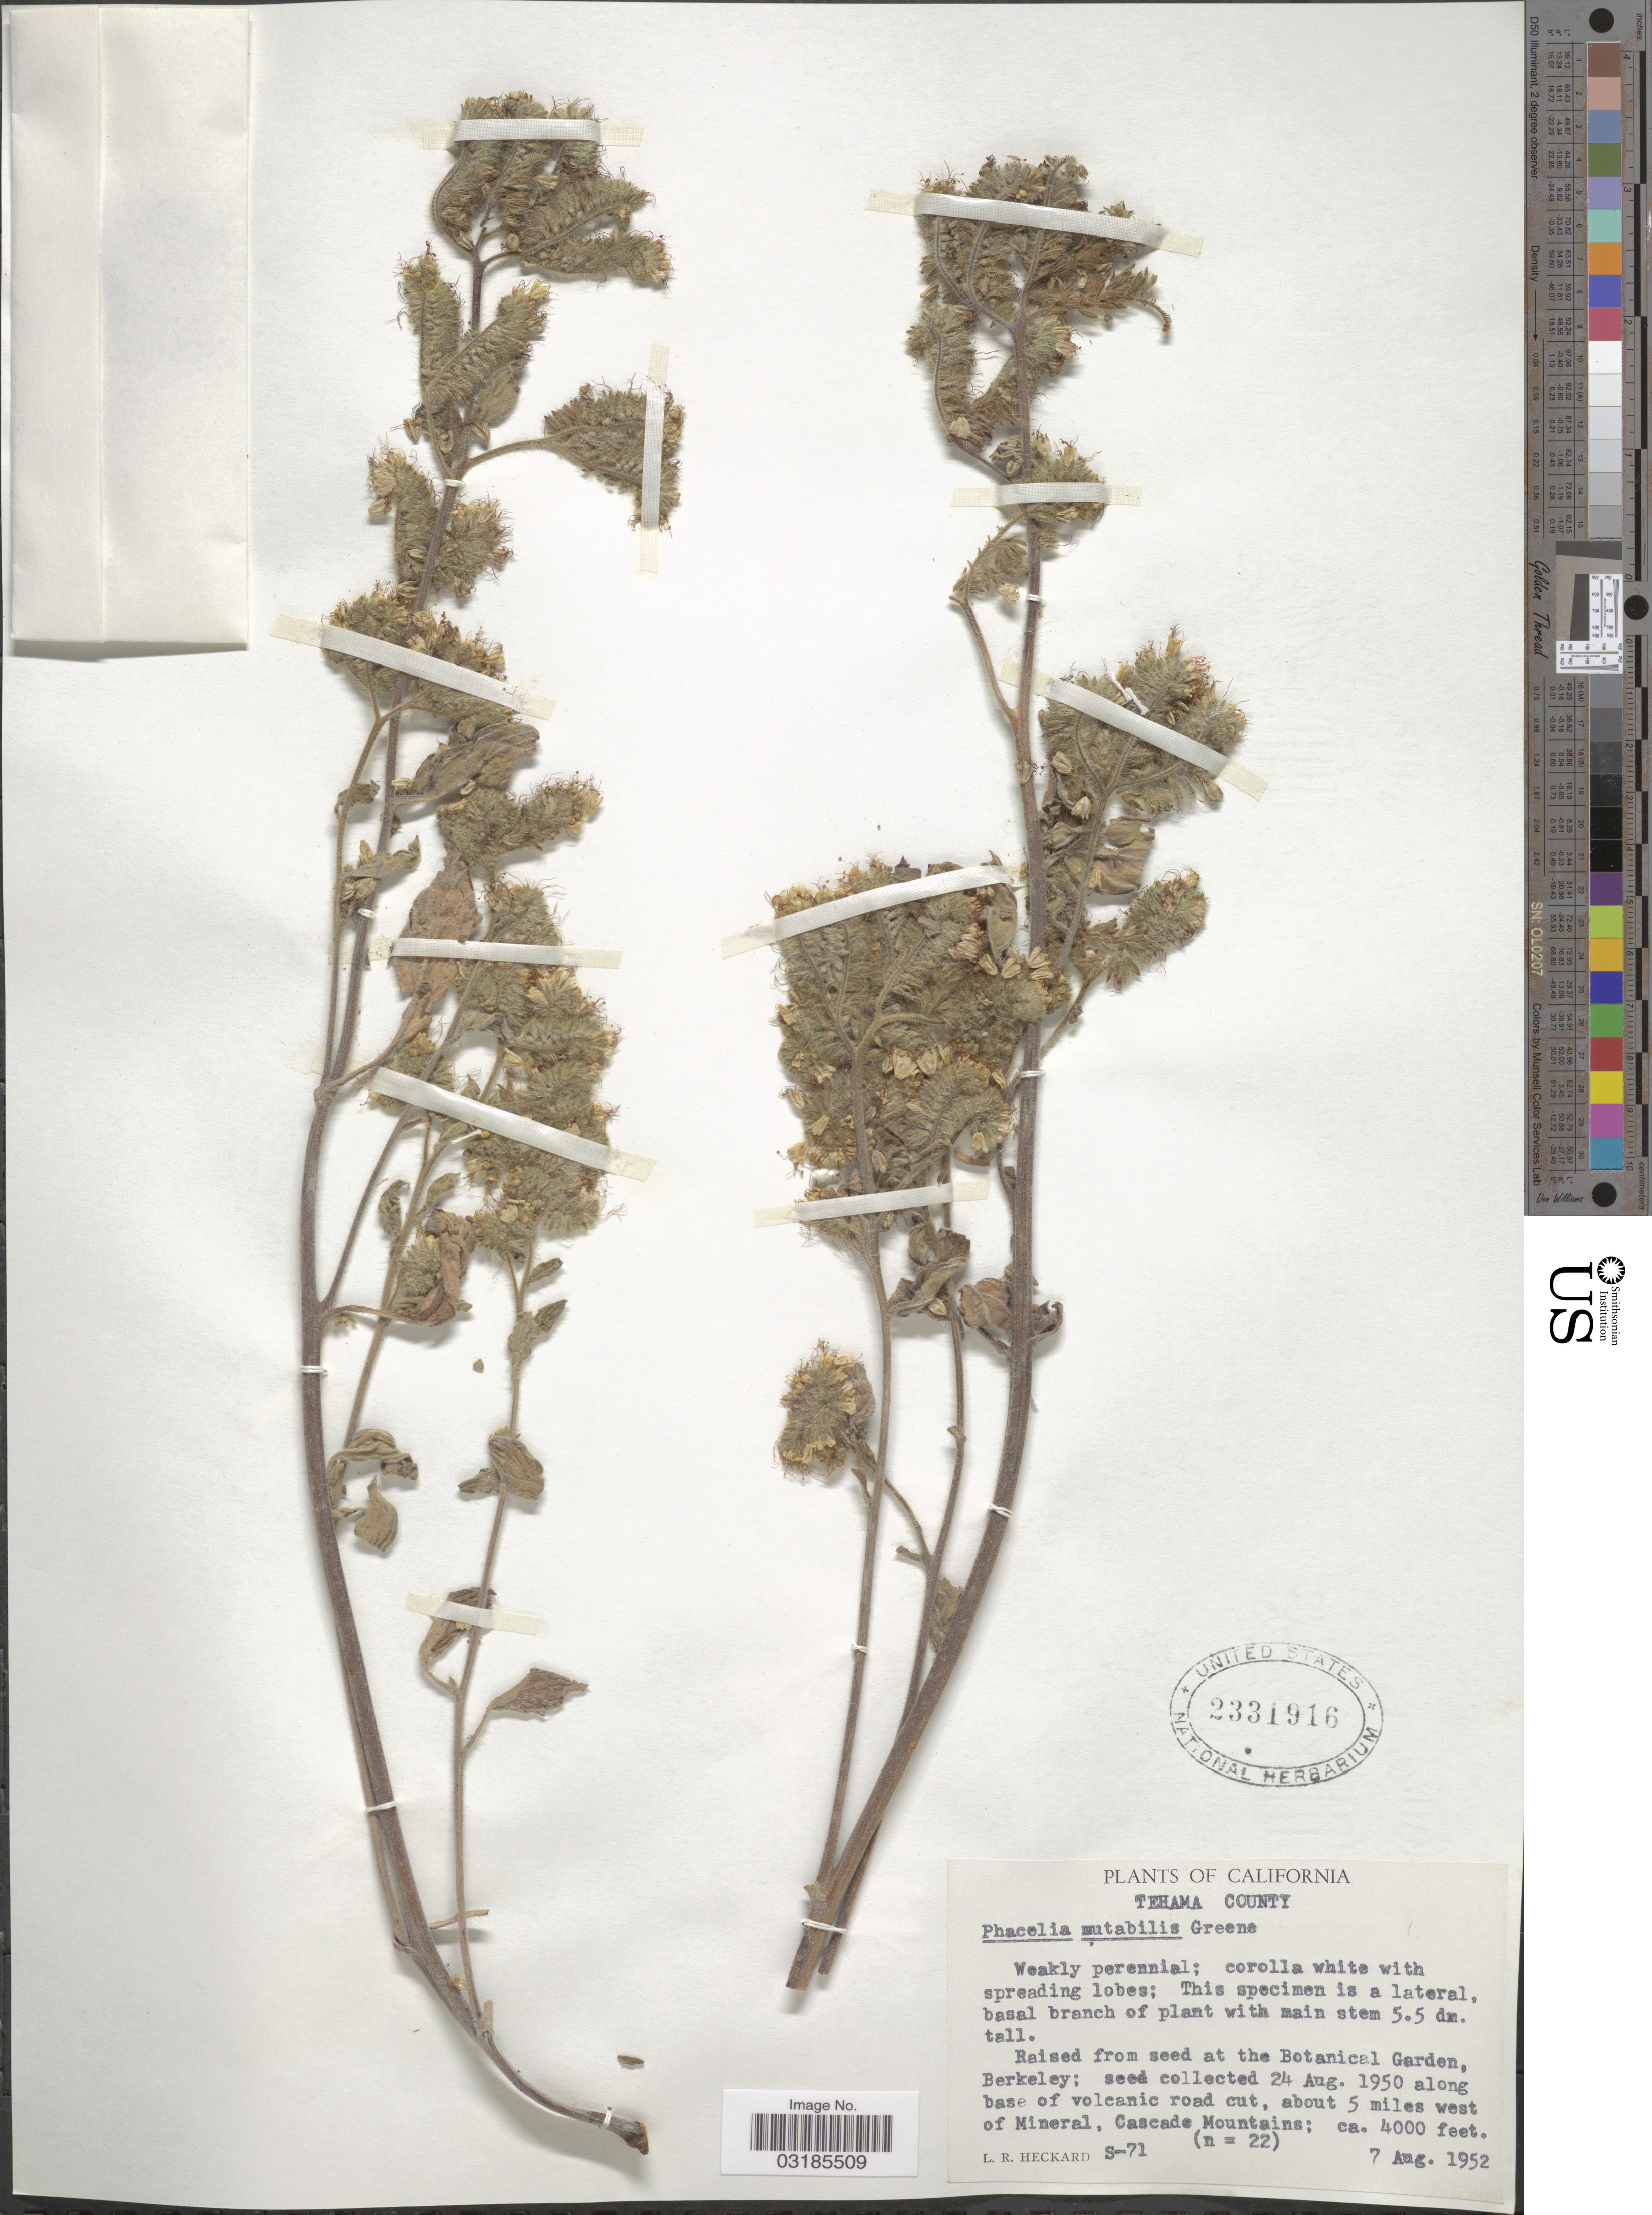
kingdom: Plantae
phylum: Tracheophyta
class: Magnoliopsida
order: Boraginales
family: Hydrophyllaceae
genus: Phacelia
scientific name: Phacelia mutabilis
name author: Greene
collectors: L. R. Heckard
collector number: S-71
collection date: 1952-08-07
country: United States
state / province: California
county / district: Tehama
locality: Tehama County, Raised from seed at the Botanical Garden, Berkeley. [unsure placement]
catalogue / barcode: US 2331916